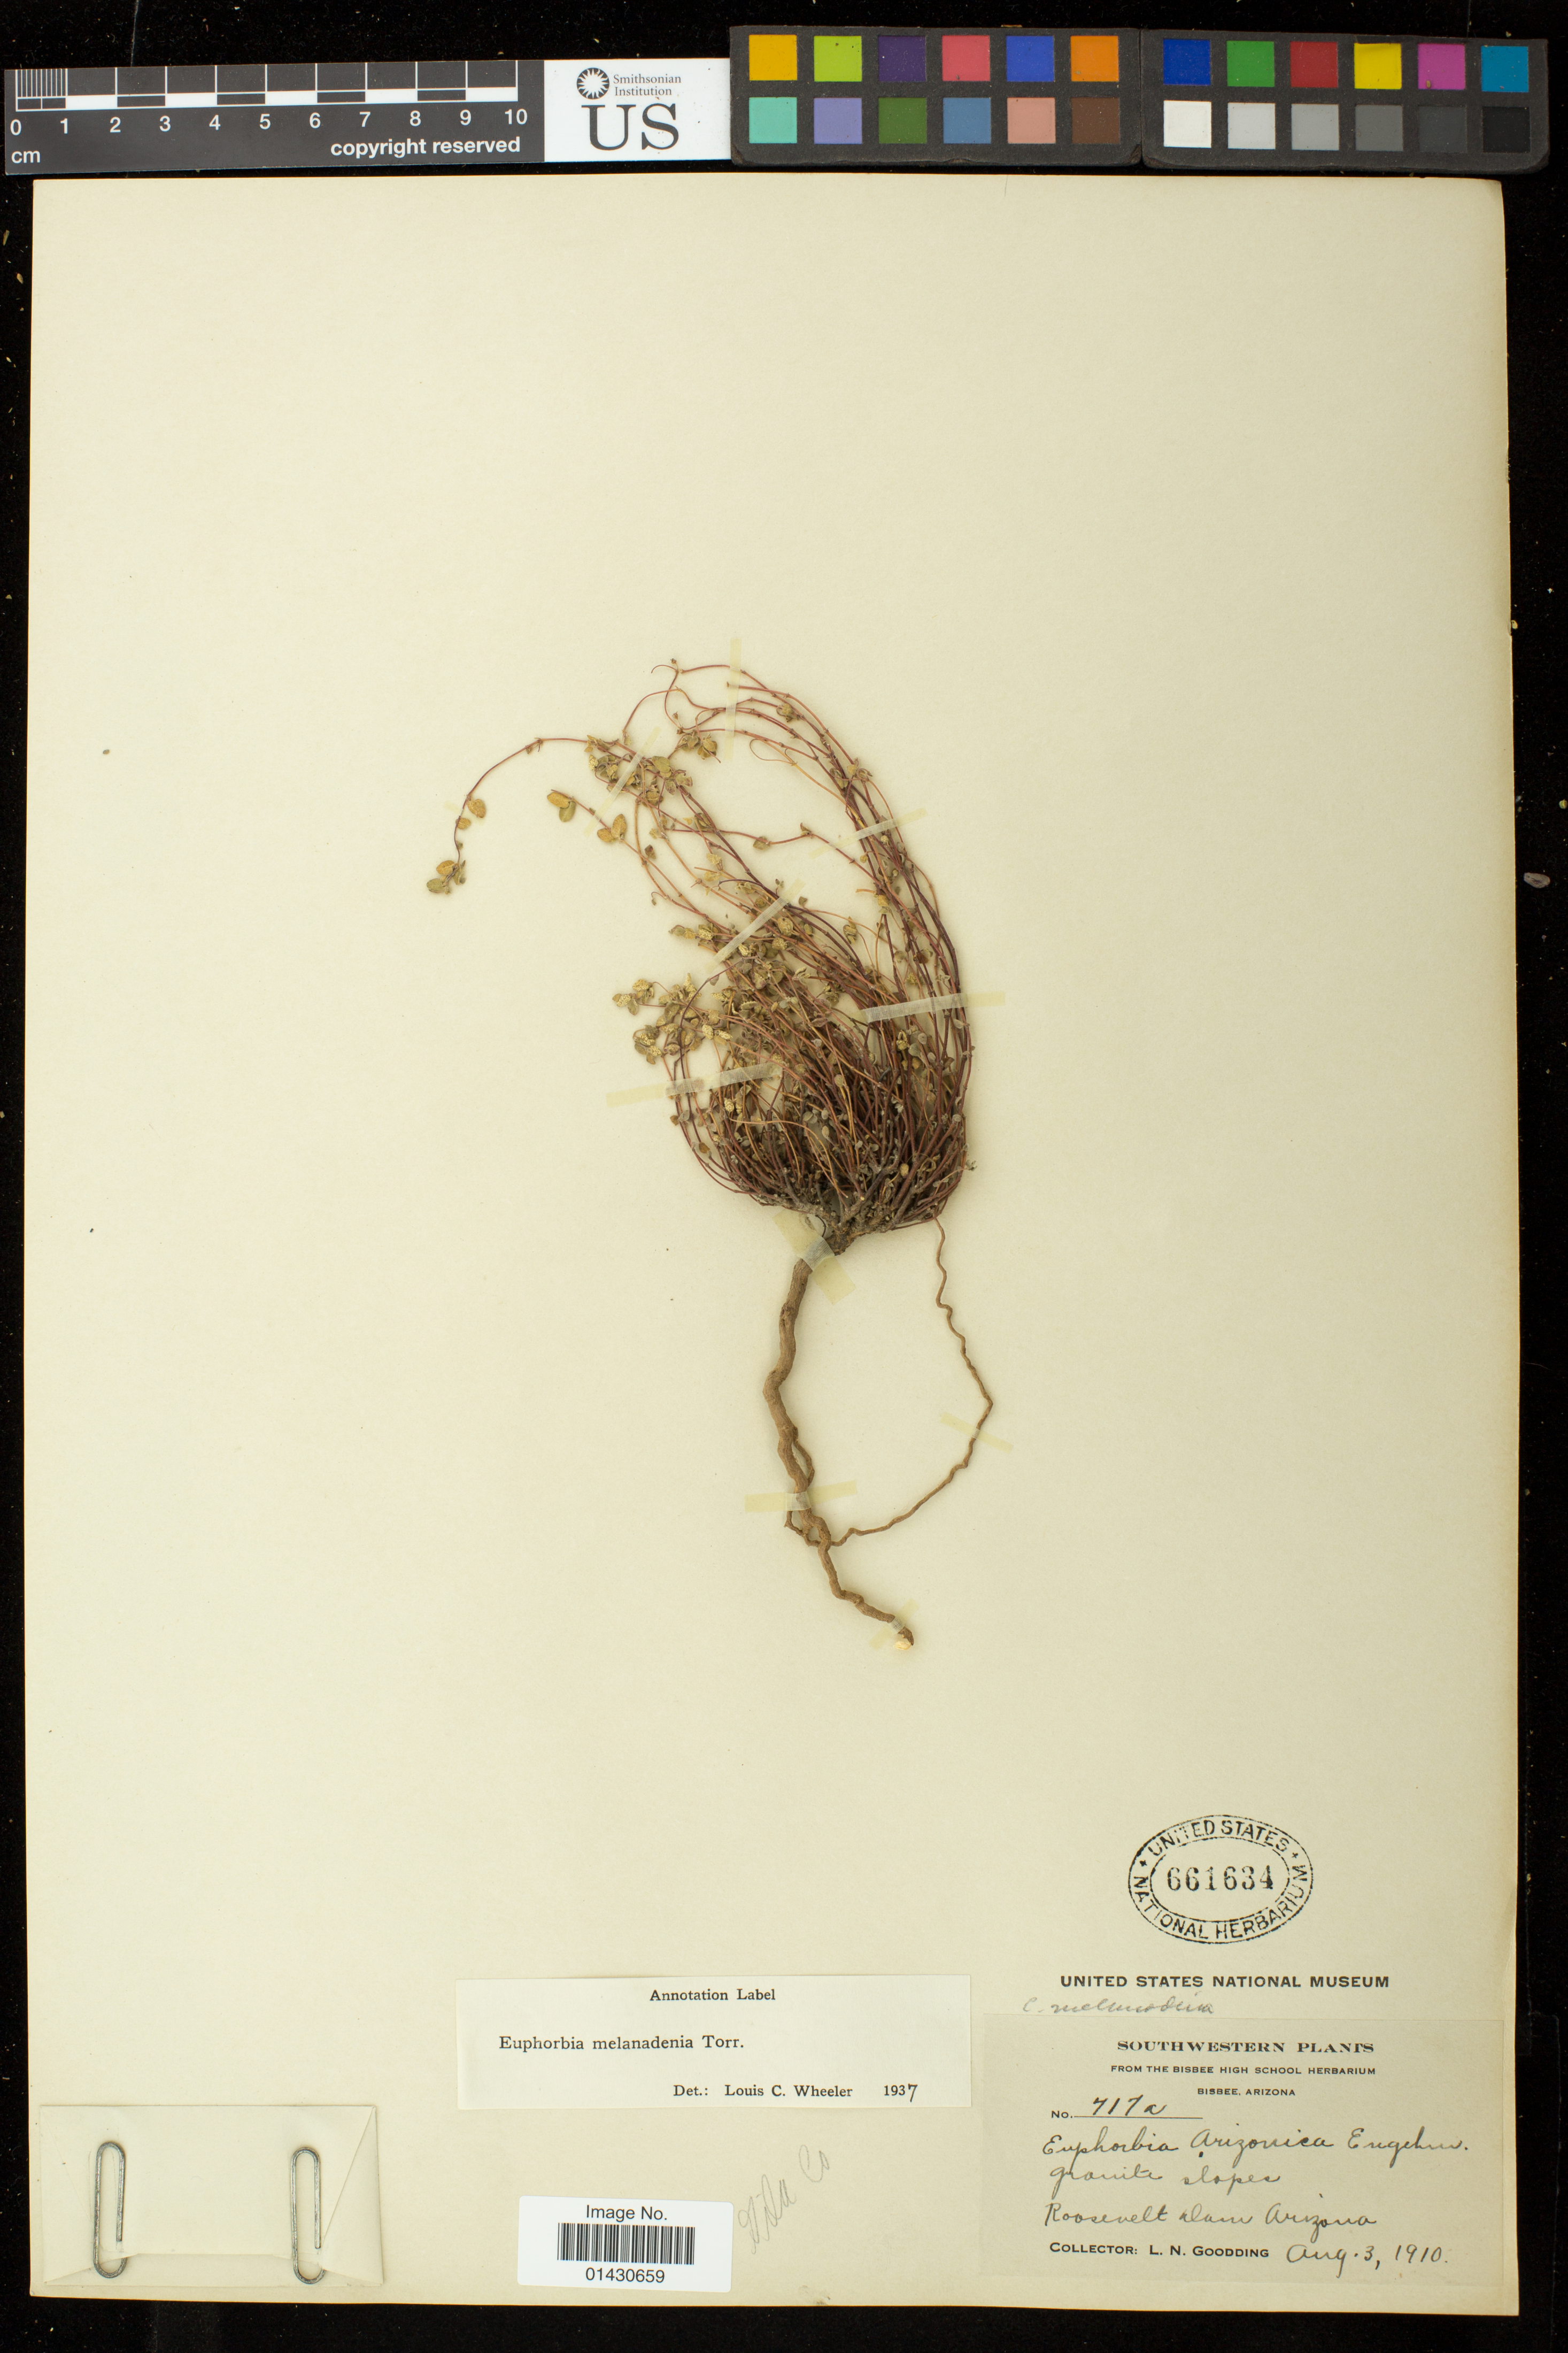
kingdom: Plantae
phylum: Tracheophyta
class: Magnoliopsida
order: Malpighiales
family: Euphorbiaceae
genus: Euphorbia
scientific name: Euphorbia melanadenia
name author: Torr.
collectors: L. N. Goodding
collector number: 717a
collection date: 1910-08-03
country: United States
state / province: Arizona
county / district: Gila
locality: Roosevelt dam Arizona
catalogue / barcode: US 661634